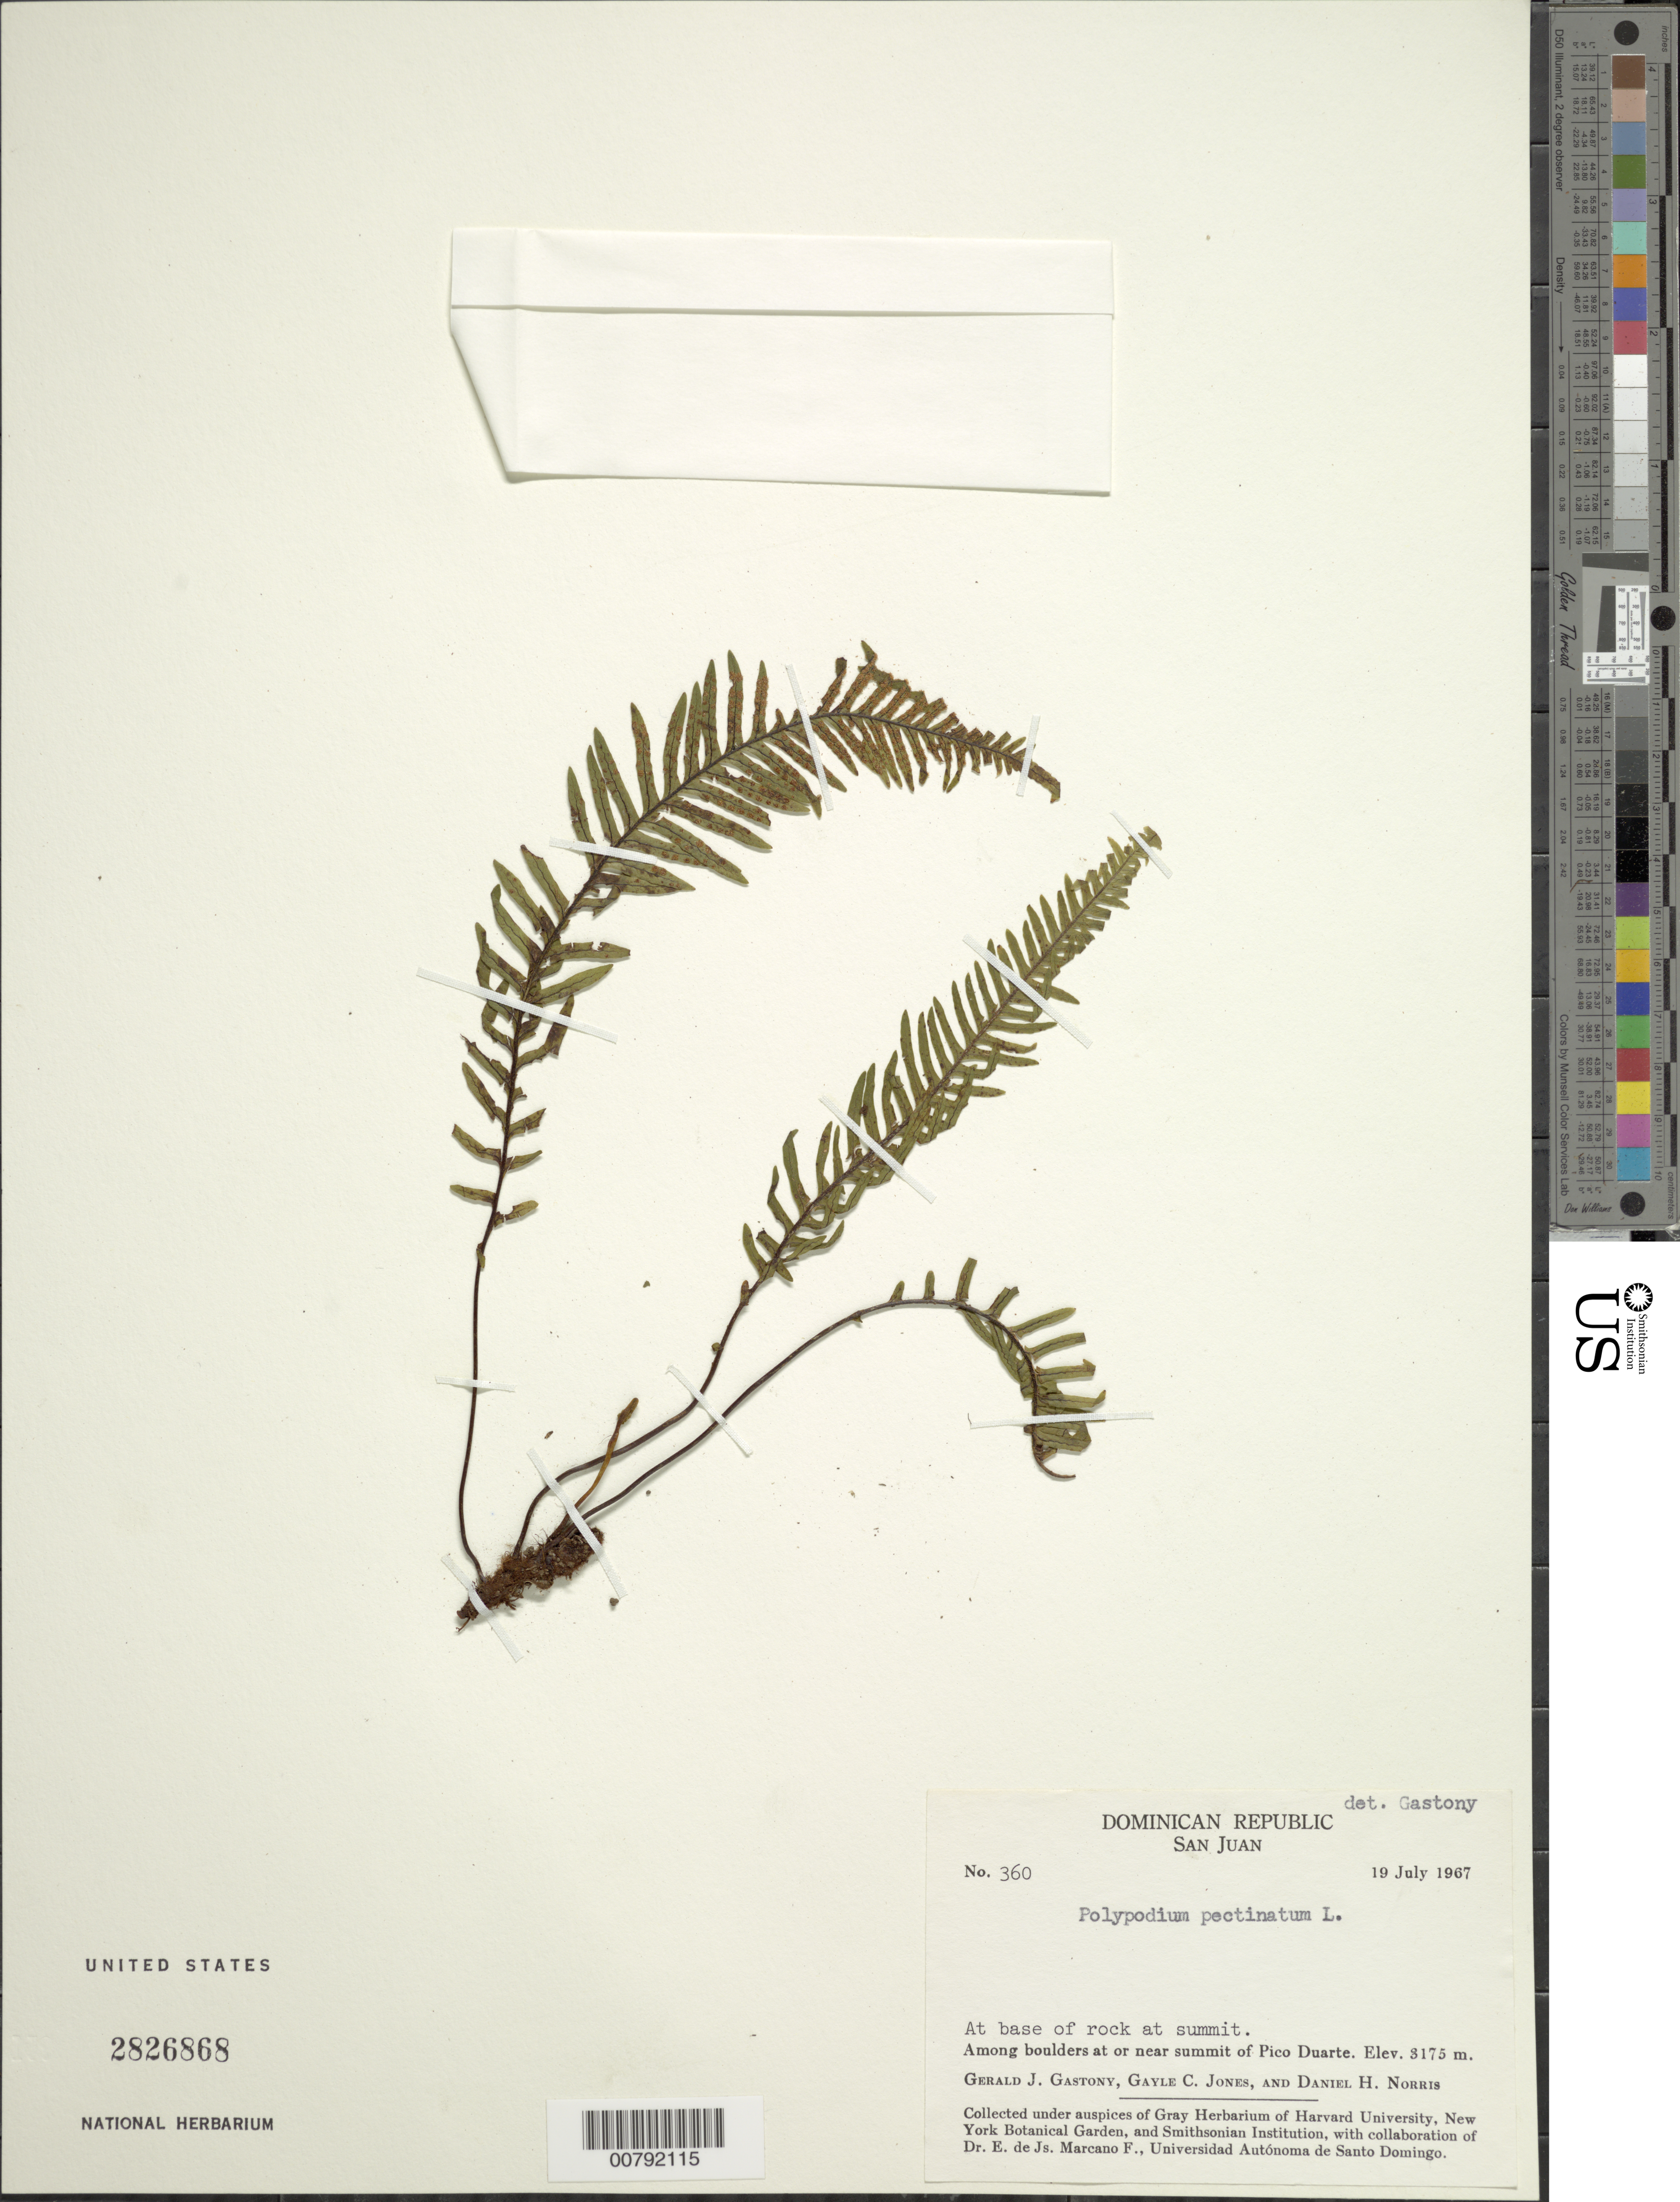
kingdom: Plantae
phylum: Tracheophyta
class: Polypodiopsida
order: Polypodiales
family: Polypodiaceae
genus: Pecluma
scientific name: Pecluma pectinata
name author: (L.) M.G. Price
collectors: G. Gastony, G. C. Jones & D. H. Norris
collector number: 360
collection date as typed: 19 Jul 1967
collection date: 1967-07-19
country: Dominican Republic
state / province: San Juan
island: Hispaniola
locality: Pico Duarte, summit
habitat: At base of rock summit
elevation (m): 3175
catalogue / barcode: US 2826868